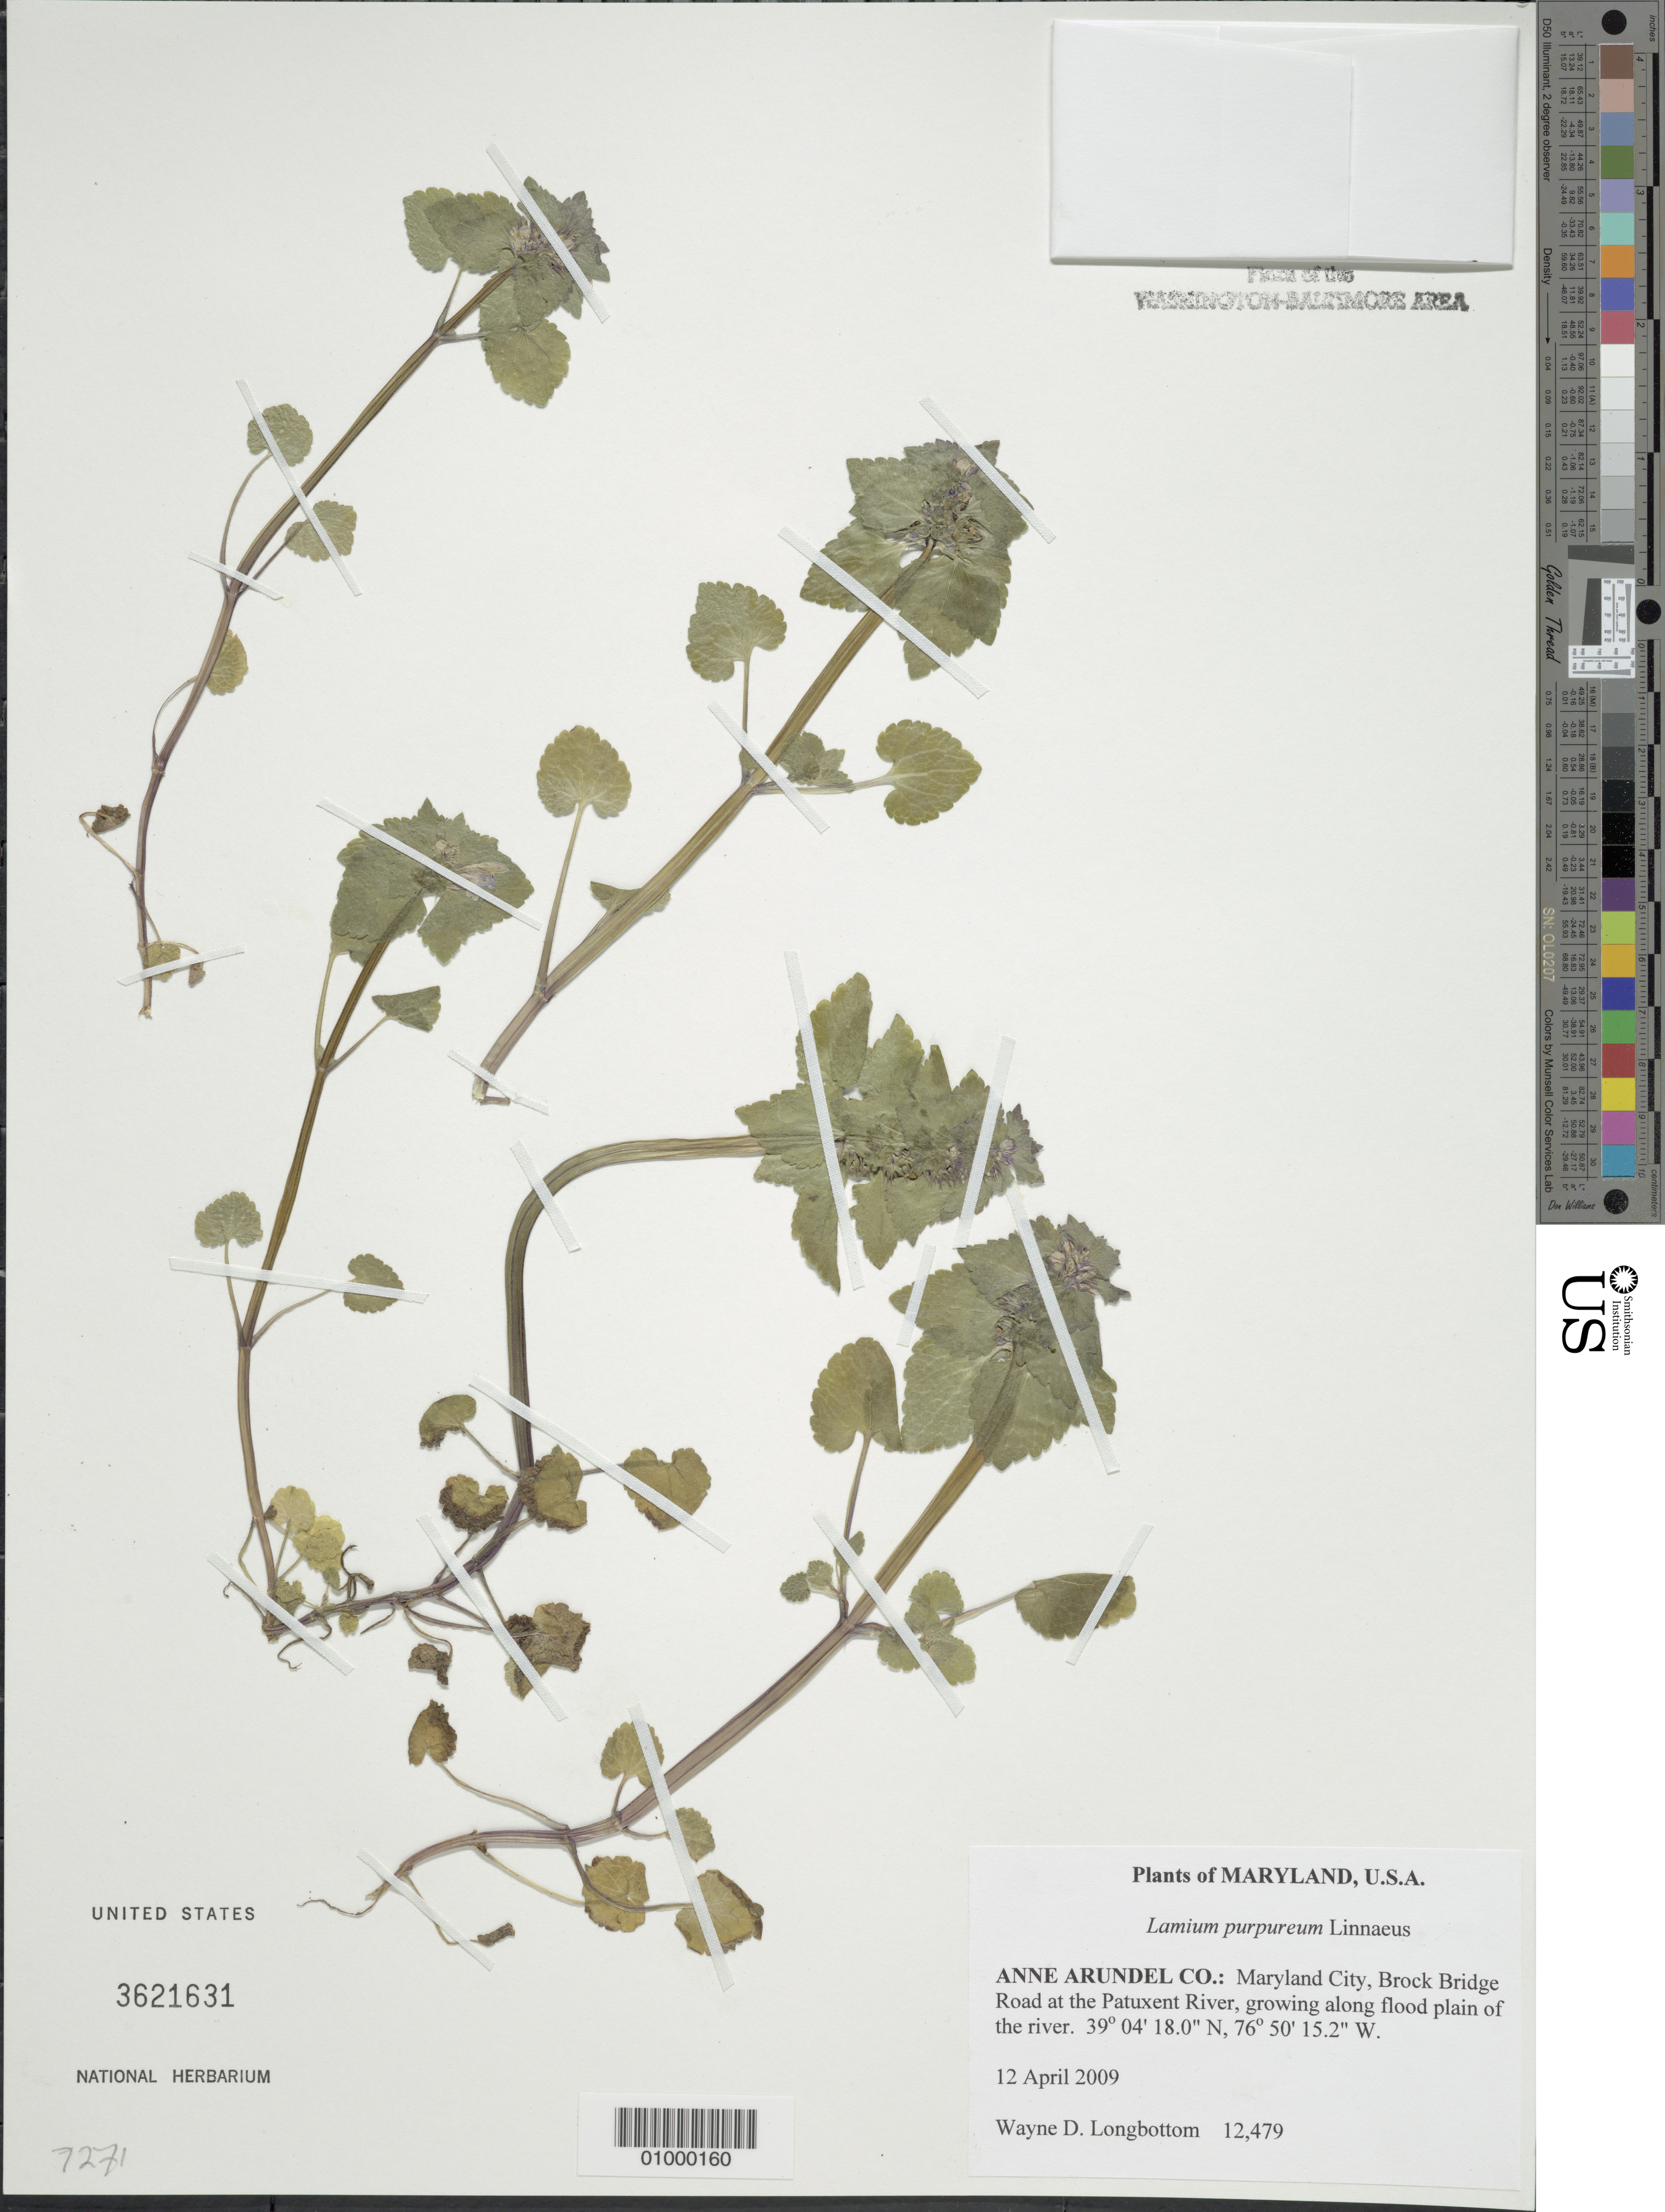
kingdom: Plantae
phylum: Tracheophyta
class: Magnoliopsida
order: Lamiales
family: Lamiaceae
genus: Lamium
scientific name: Lamium purpureum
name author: L.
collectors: W. D. Longbottom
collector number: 12479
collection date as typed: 12 April 2009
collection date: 2009-04-12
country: United States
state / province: Maryland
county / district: Anne Arundel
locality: Maryland City, Brock Bridge Road at the Patuxent River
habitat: growing along flood plain of the river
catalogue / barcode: US 3621631